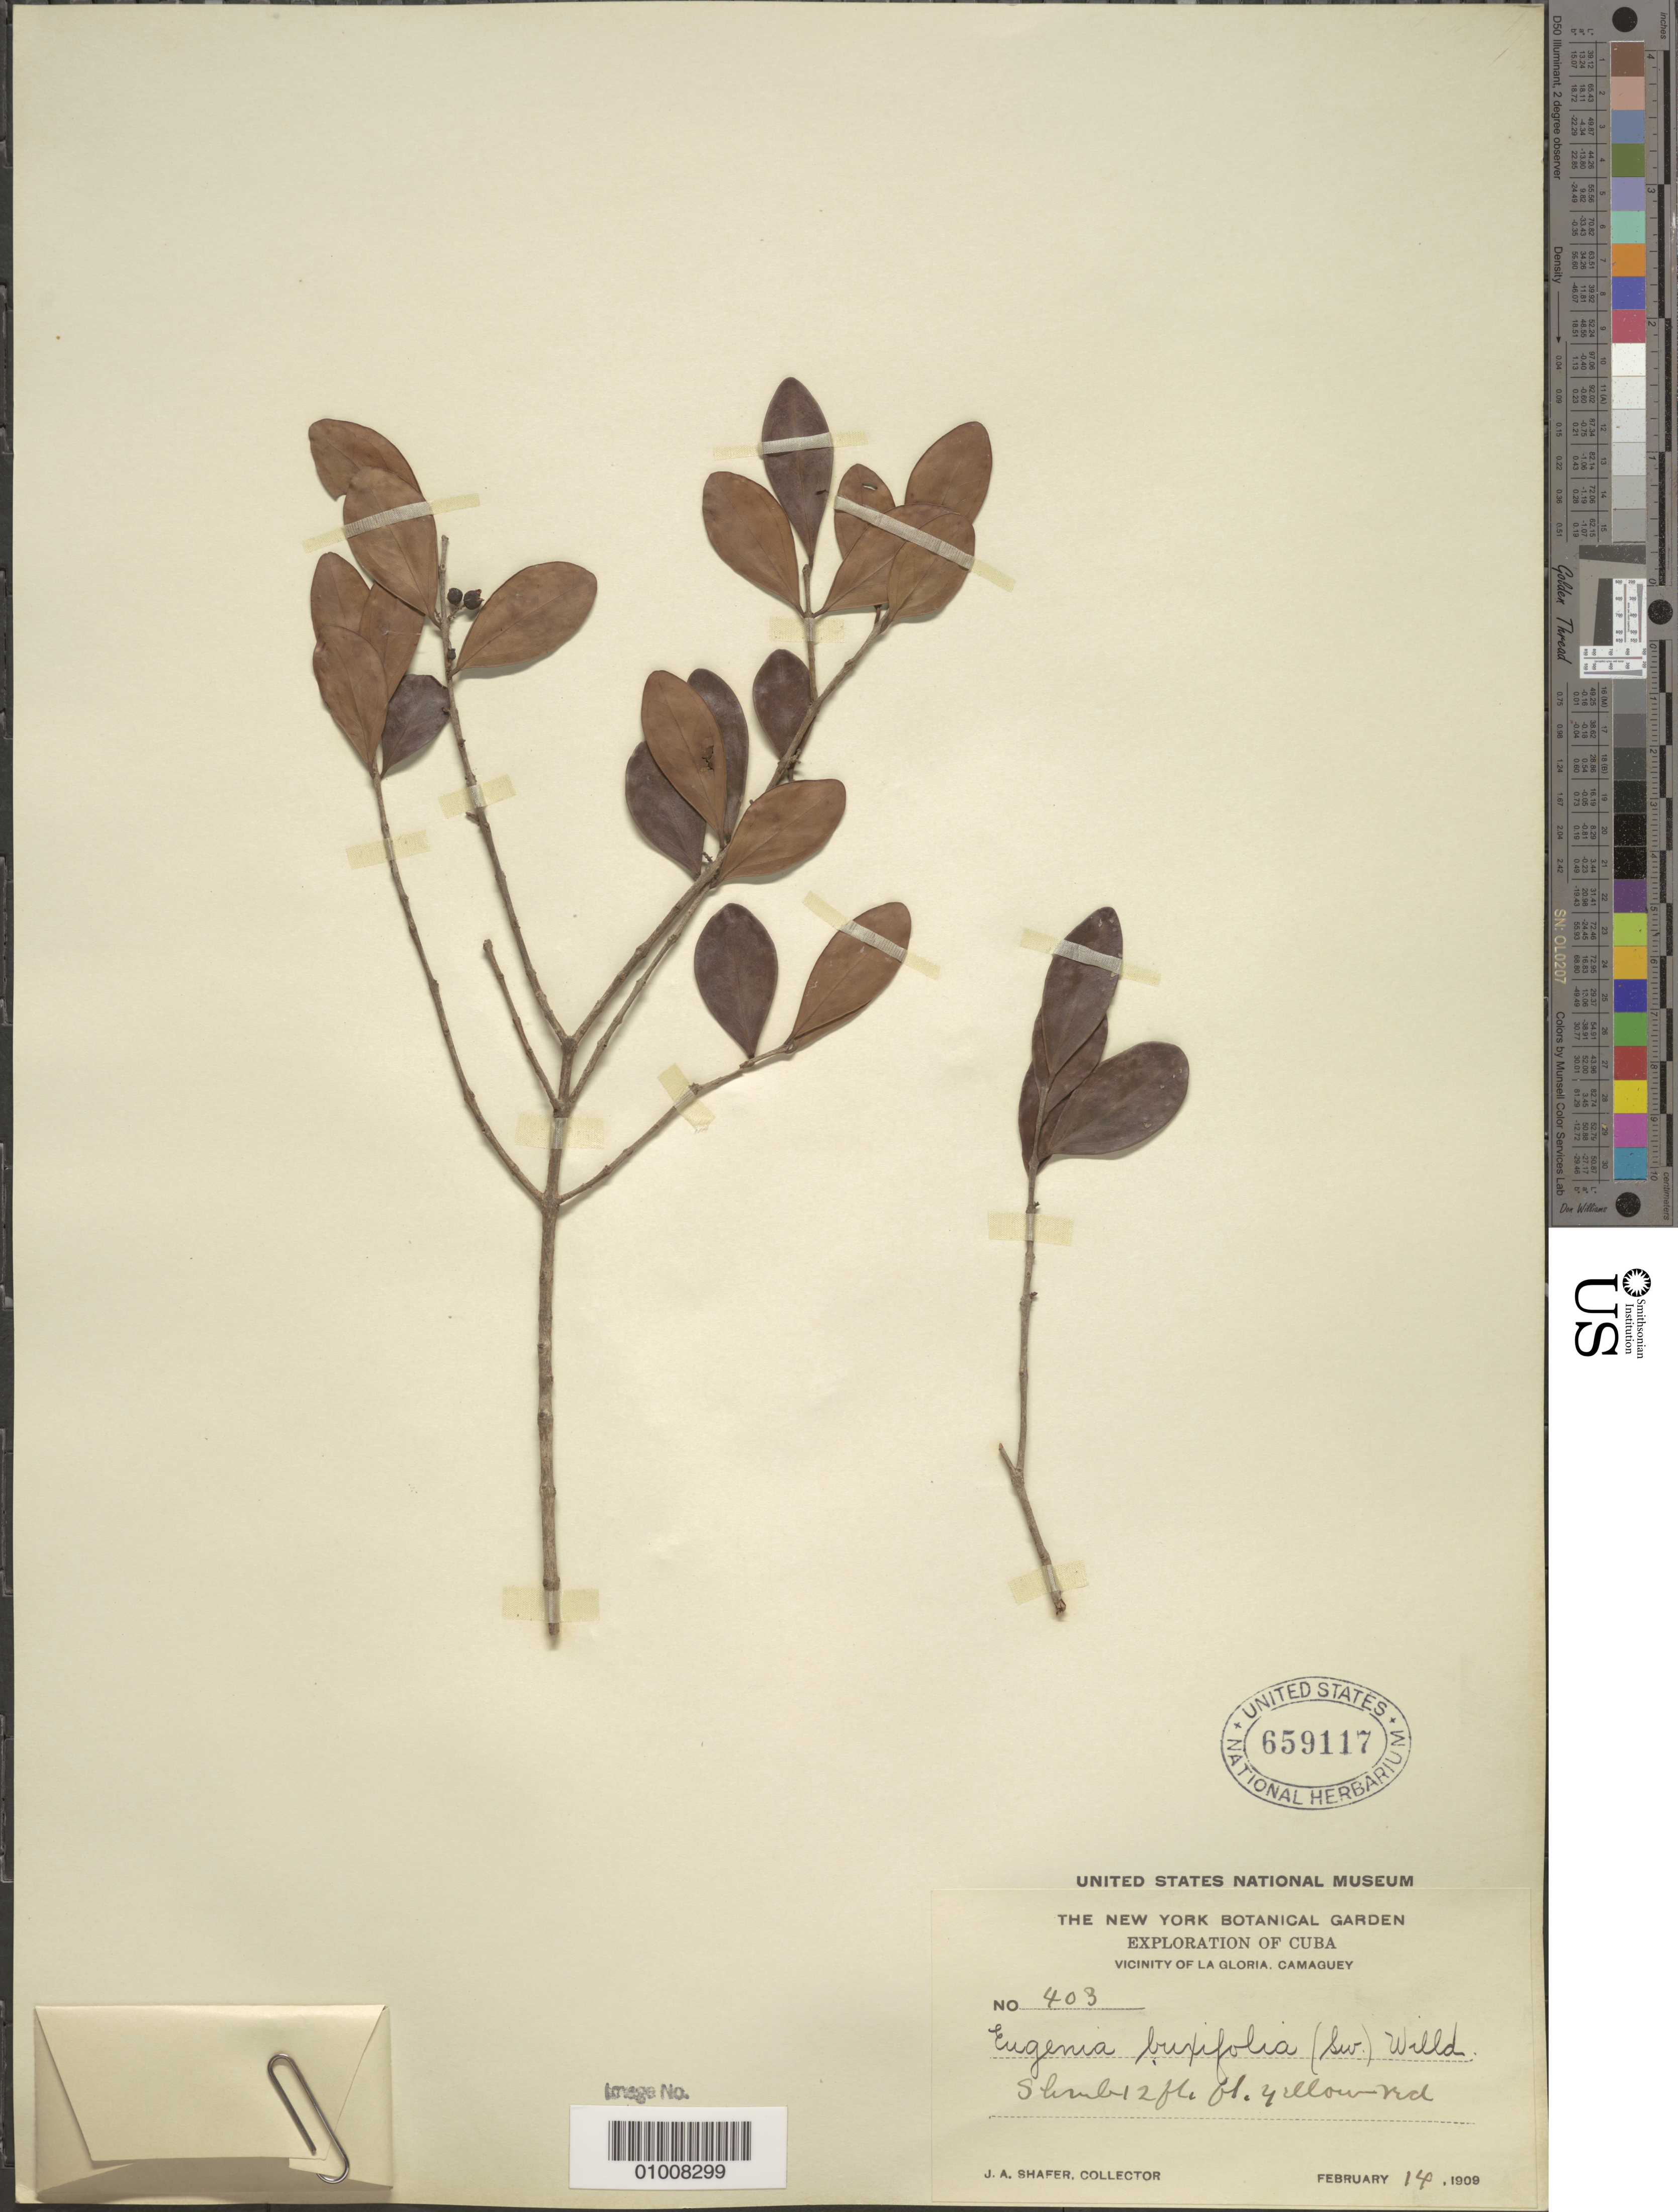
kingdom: Plantae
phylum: Tracheophyta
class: Magnoliopsida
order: Myrtales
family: Myrtaceae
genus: Eugenia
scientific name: Eugenia foetida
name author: Pers.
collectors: J. A. Shafer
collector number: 403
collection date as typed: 14 Feb 1909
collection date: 1909-02-14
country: Cuba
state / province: Camagüey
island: Cuba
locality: Vicinity of La Gloria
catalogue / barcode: US 659117